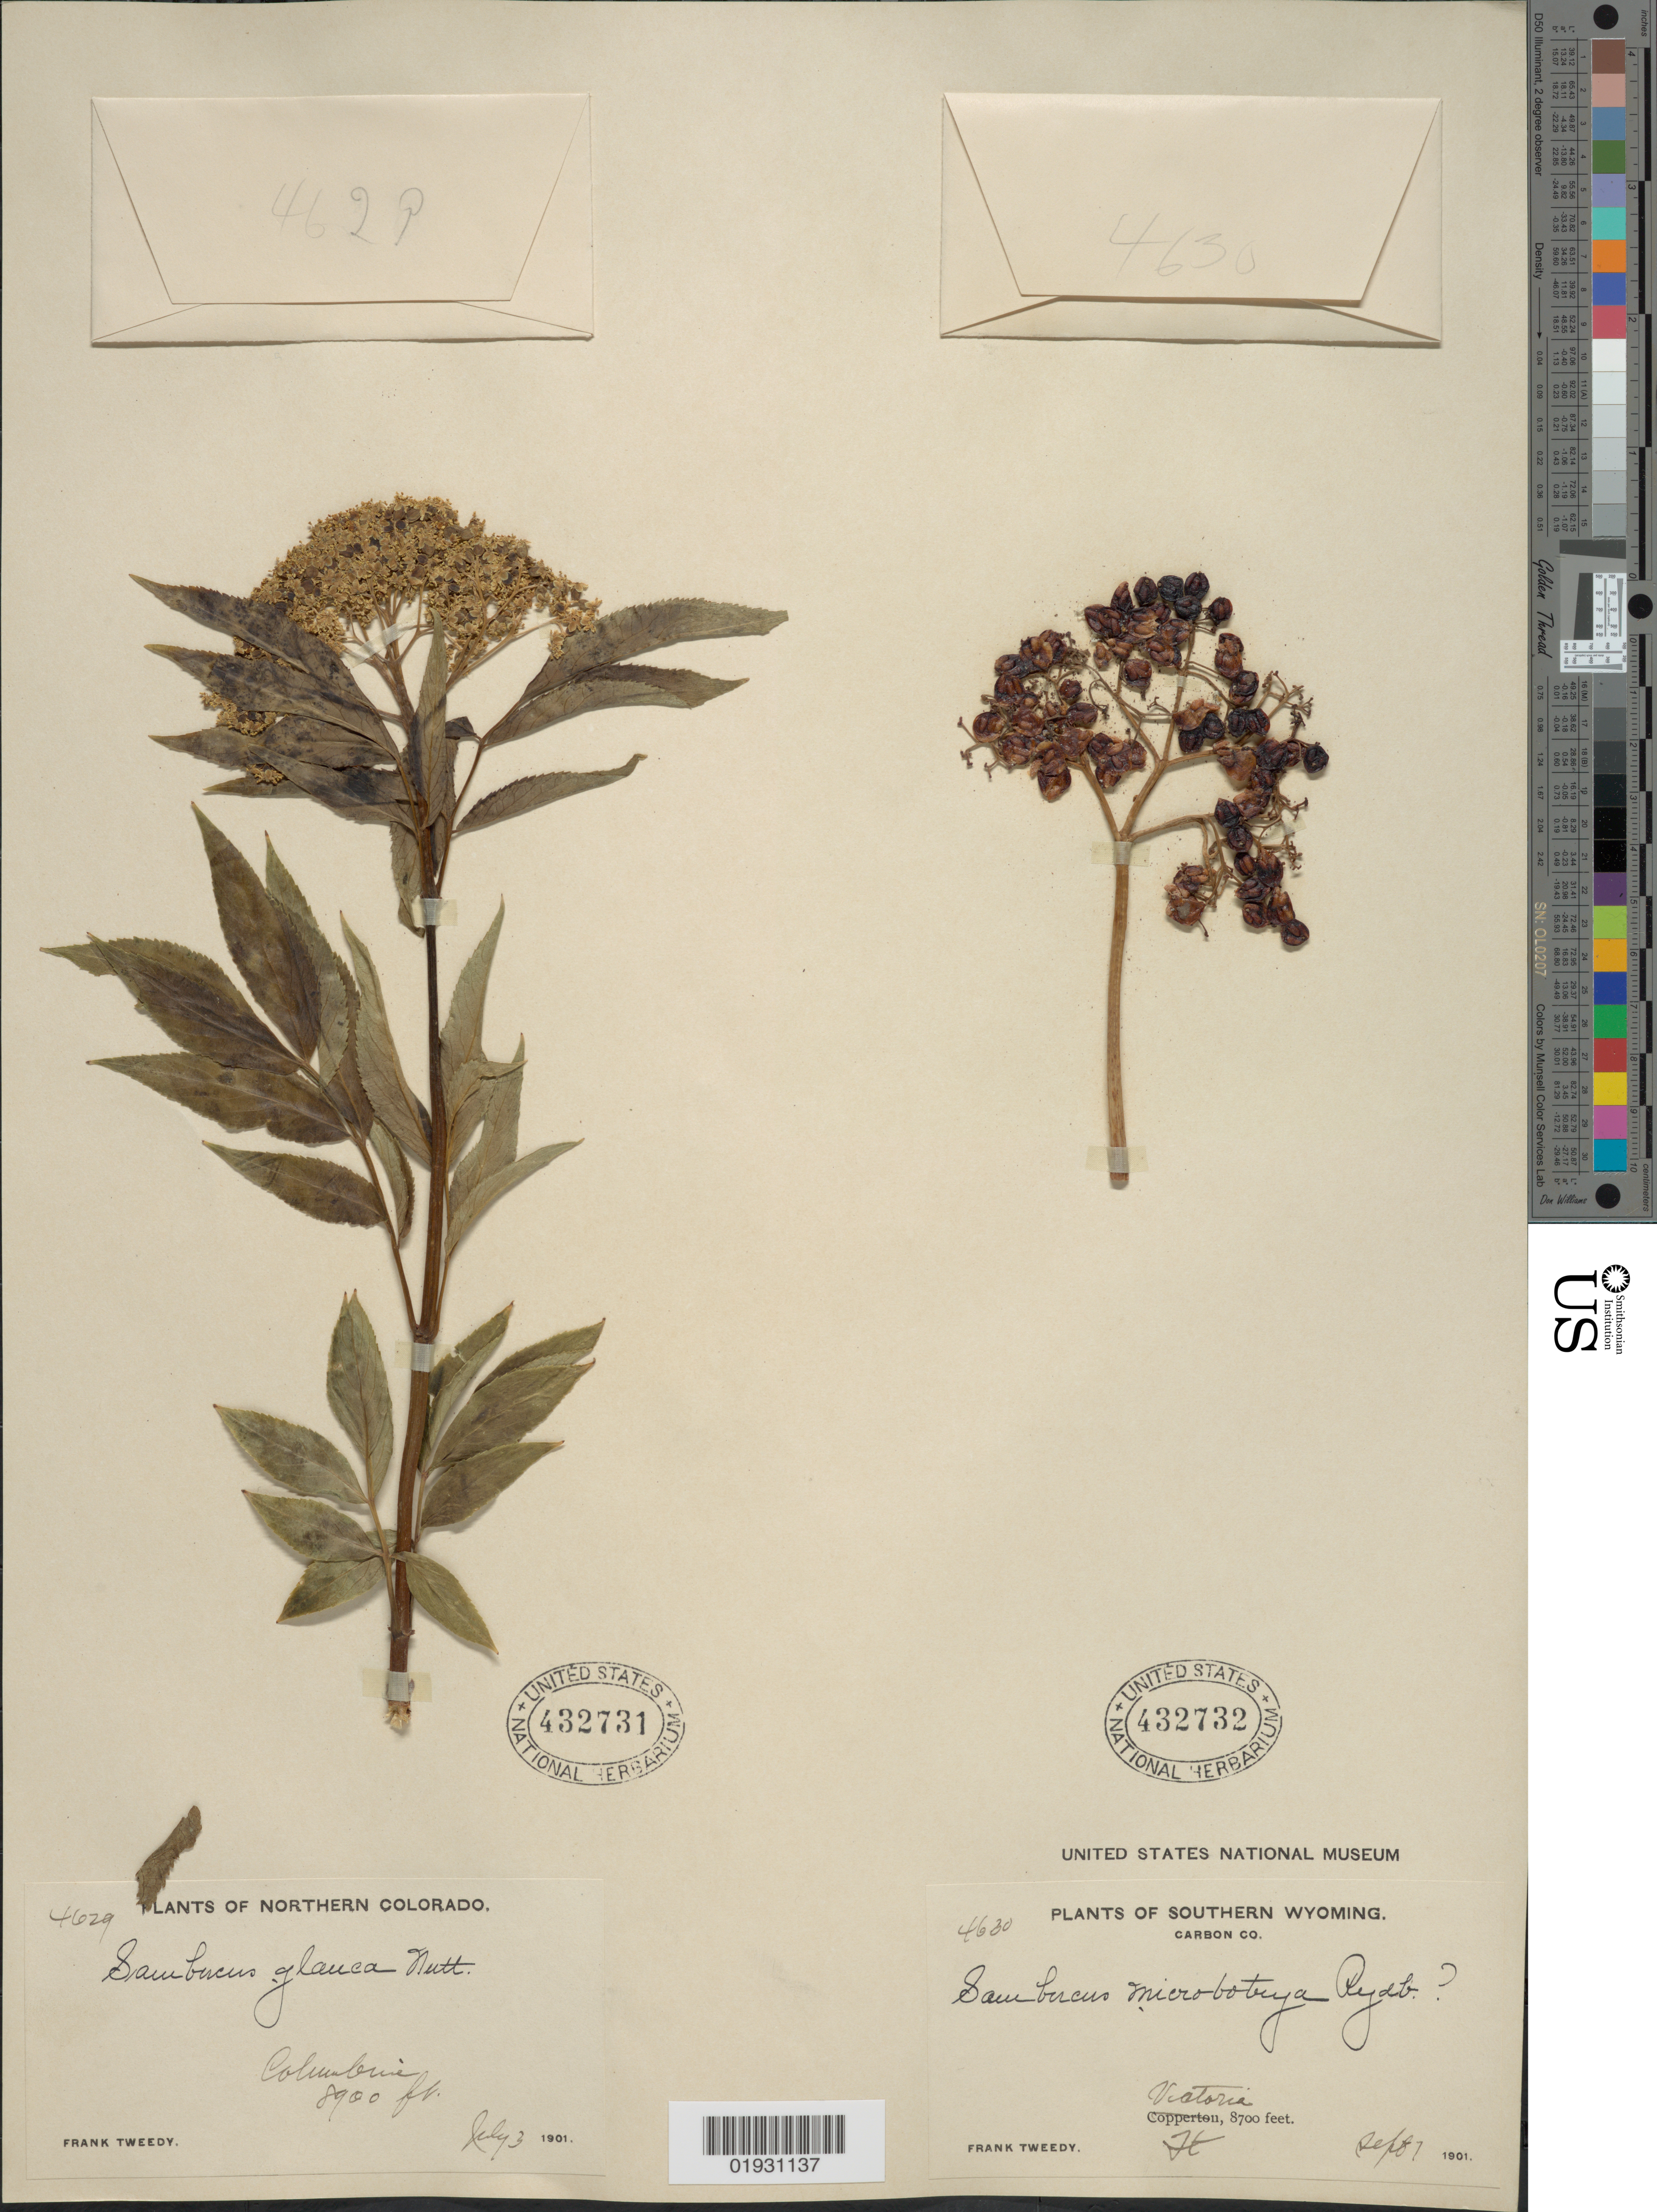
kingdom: Plantae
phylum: Tracheophyta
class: Magnoliopsida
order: Dipsacales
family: Viburnaceae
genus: Sambucus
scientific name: Sambucus microbotrys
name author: Rydb.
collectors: F. Tweedy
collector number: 4629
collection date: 1901-07-03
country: United States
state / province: Colorado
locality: Northern Colorado. Columbine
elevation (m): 2713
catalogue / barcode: US 432731